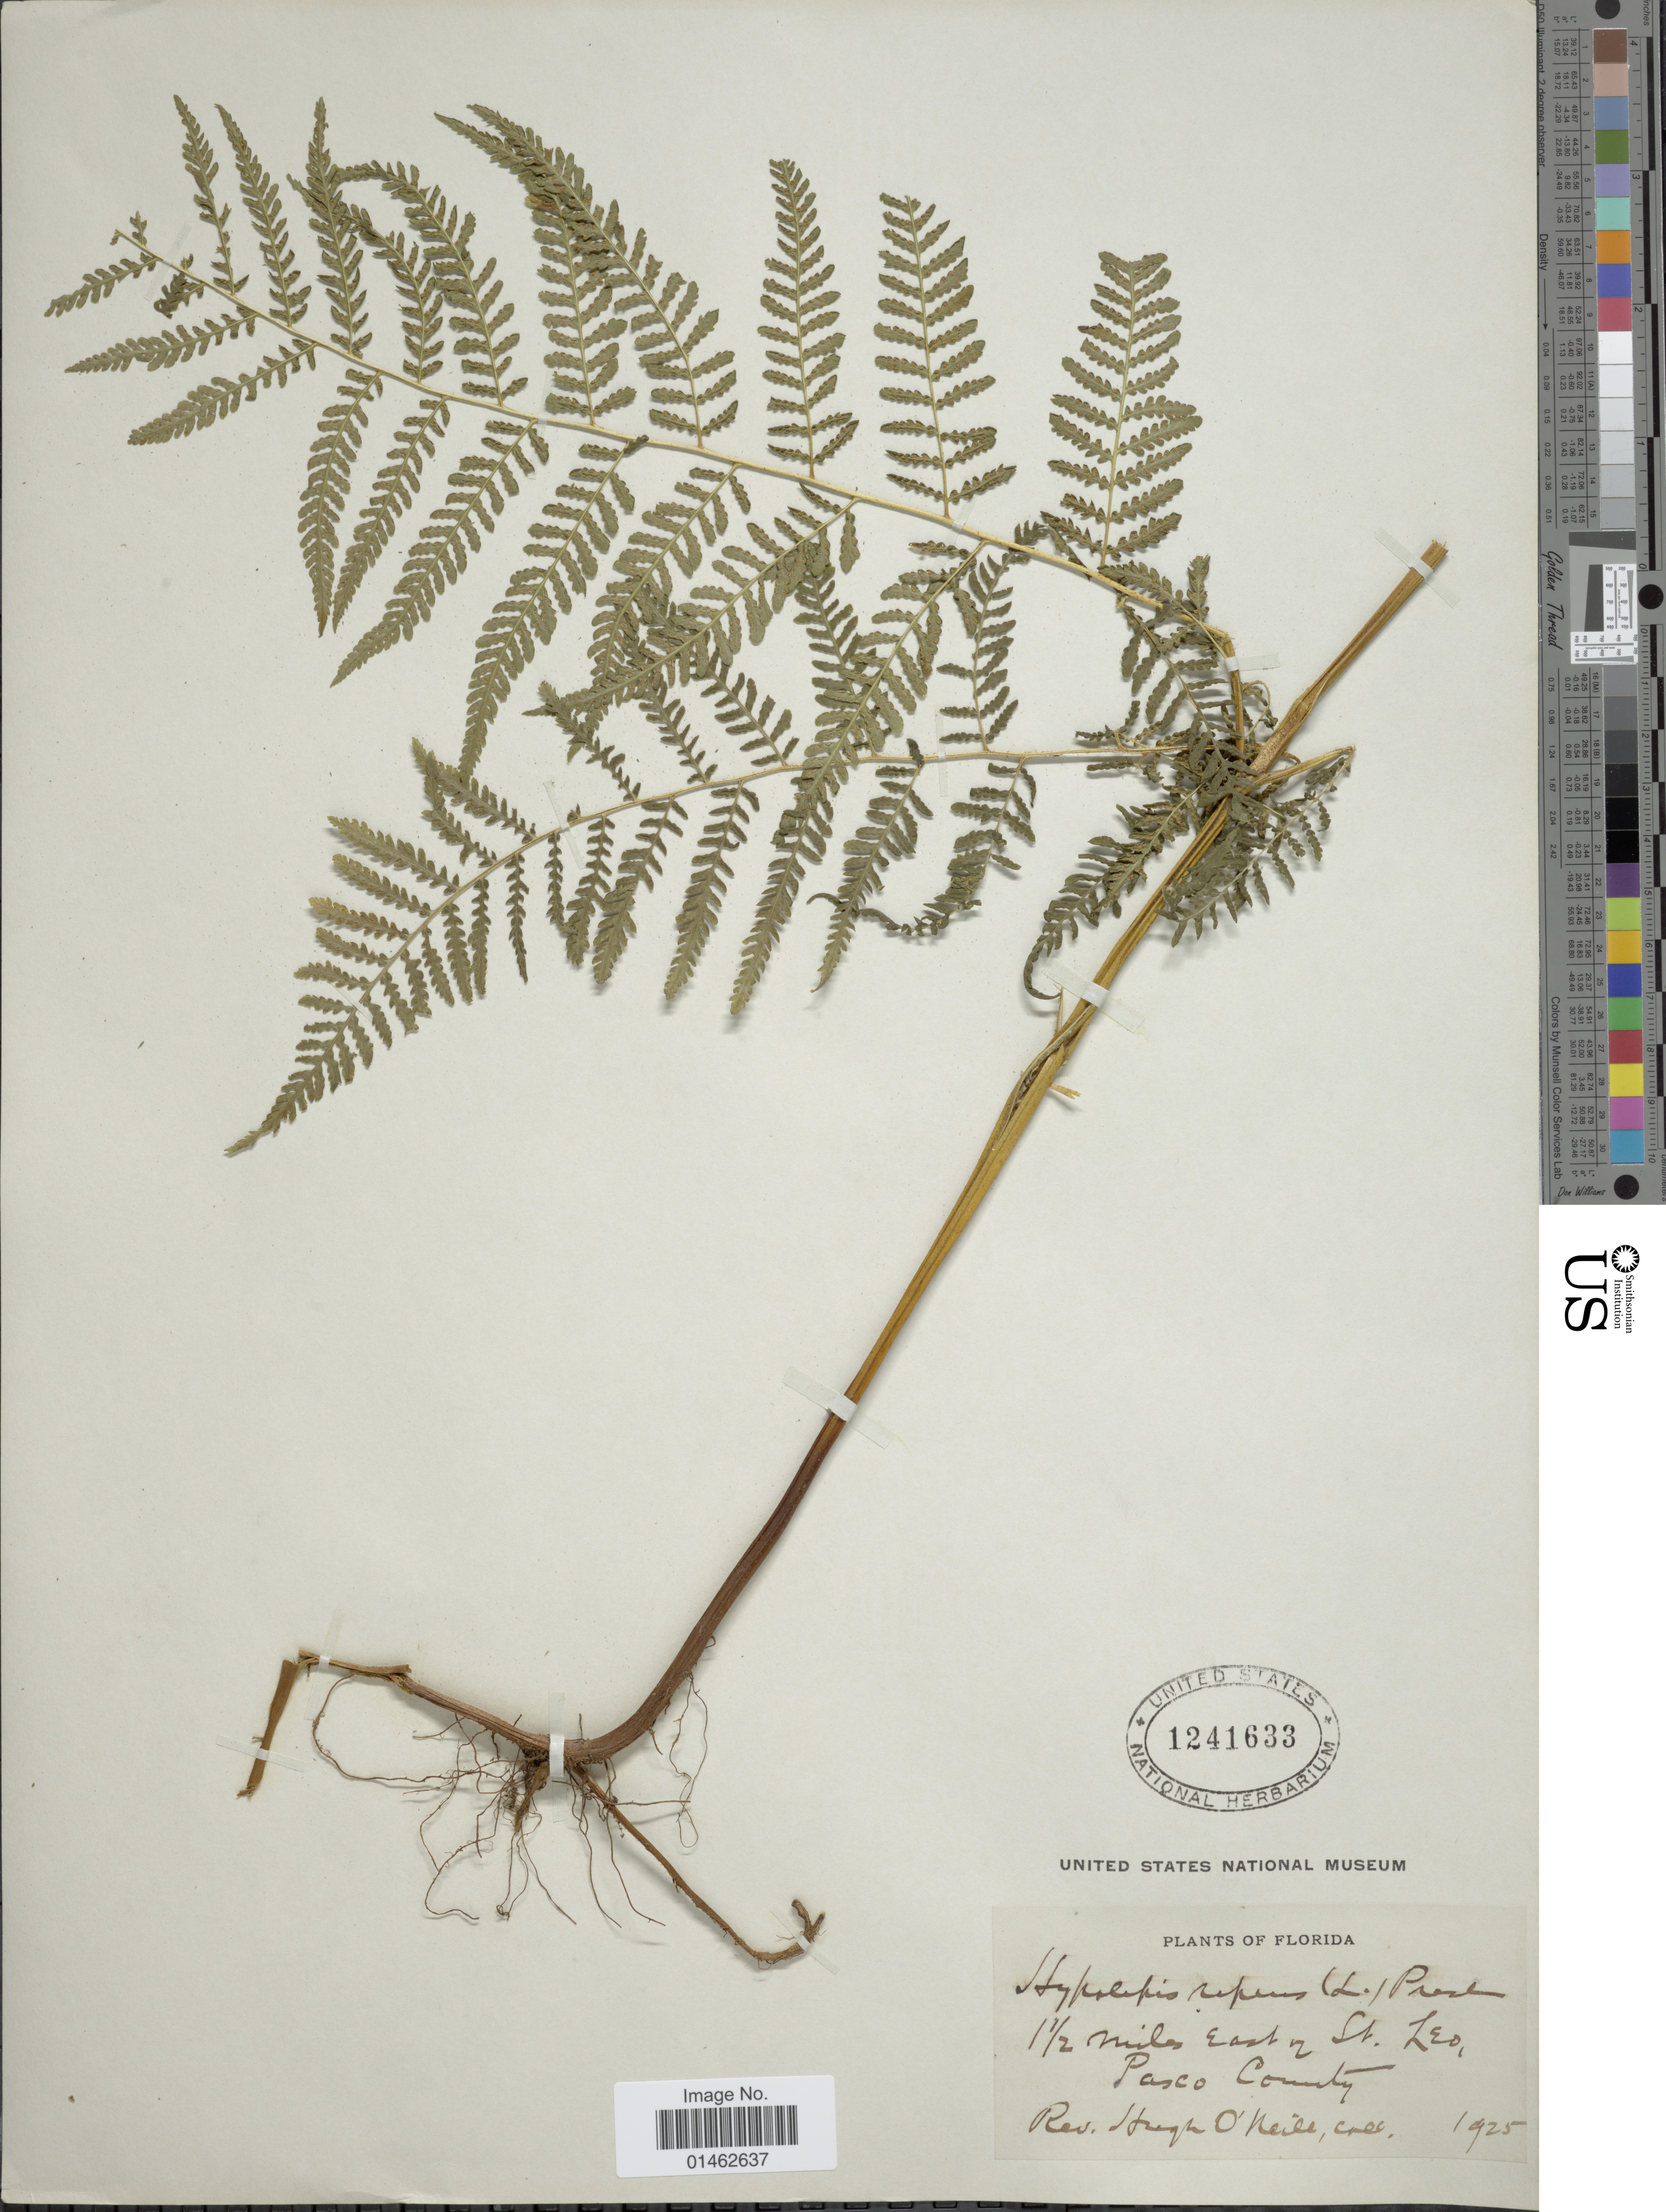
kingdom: Plantae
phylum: Tracheophyta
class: Polypodiopsida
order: Polypodiales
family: Dennstaedtiaceae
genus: Hypolepis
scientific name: Hypolepis repens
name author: (L.) C. Presl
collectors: H. O'Neill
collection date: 1925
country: United States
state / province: Florida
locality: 1½ miles East of St. Leo, Pasco County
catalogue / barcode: US 1241633